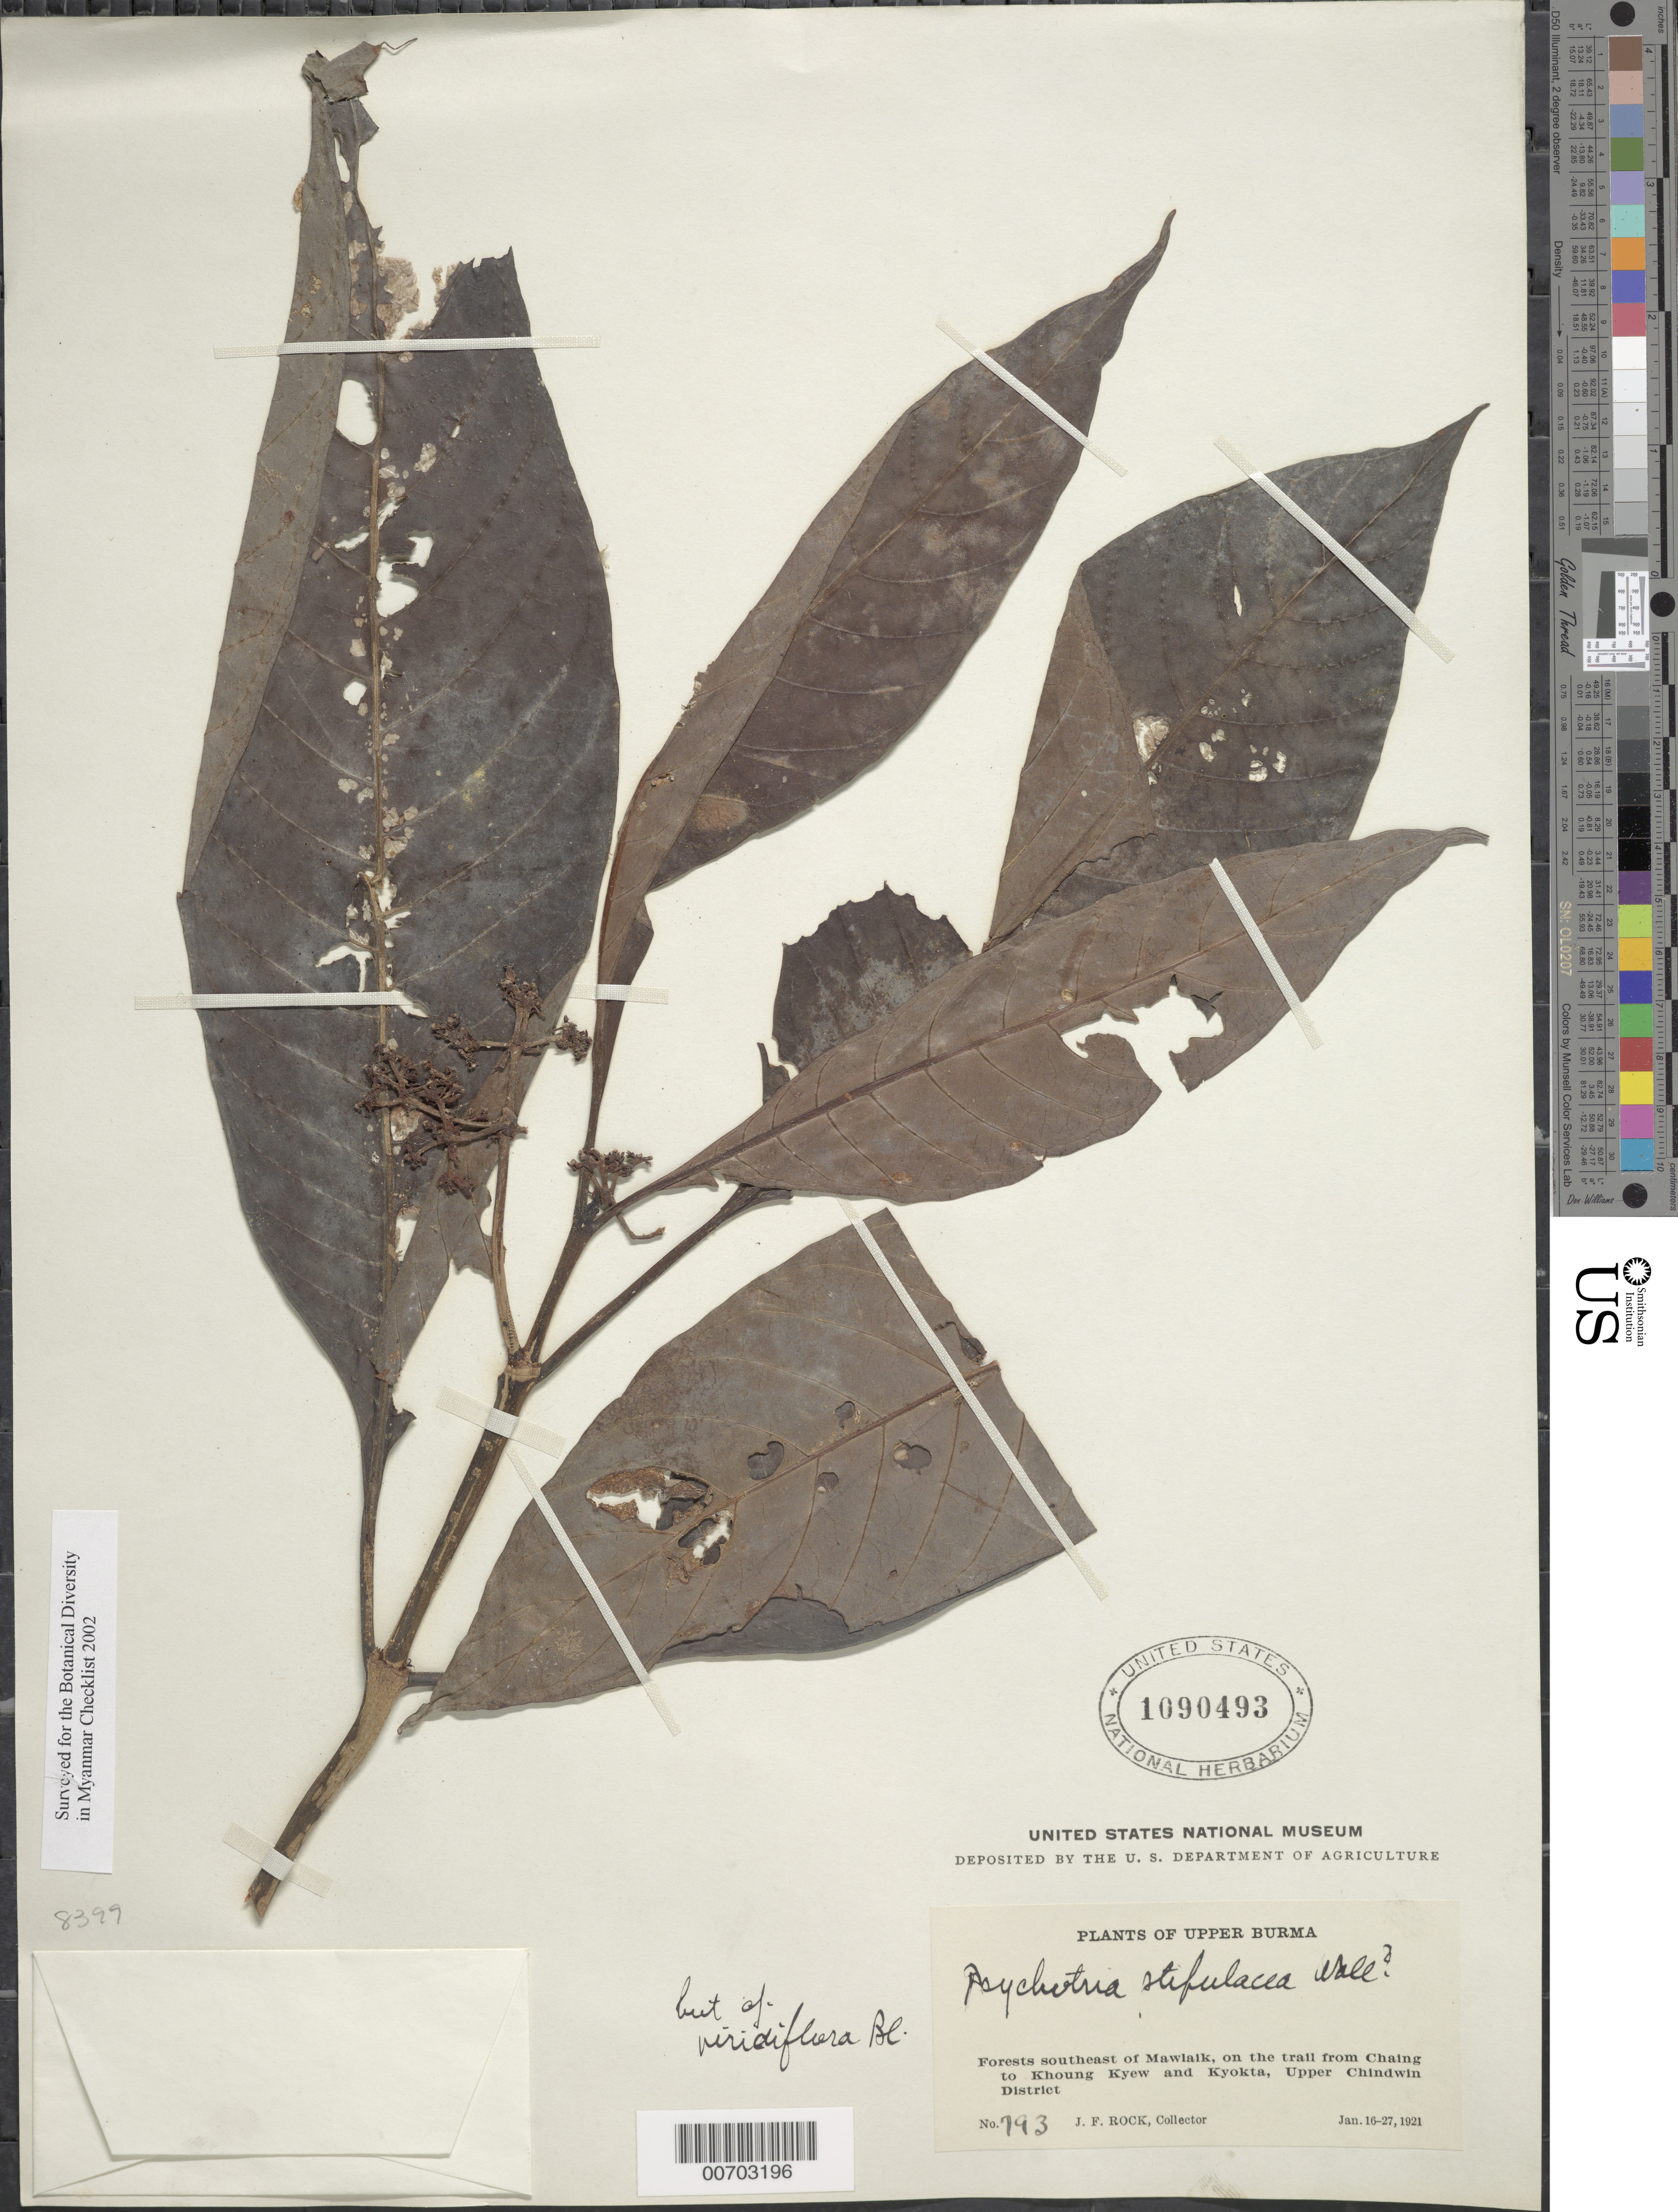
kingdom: Plantae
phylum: Tracheophyta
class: Magnoliopsida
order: Gentianales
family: Rubiaceae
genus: Psychotria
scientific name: Psychotria stipulacea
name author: Wall.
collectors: J. F. Rock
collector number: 793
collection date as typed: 16 Jan 1921 to 27 Jan 1921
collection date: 1921-01-16/1921-01-27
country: Myanmar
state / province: Sagaing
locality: Upper Chindwin Dist., Mawlaik, SE of, trail from Chaing to Khoung Kyew and Kyokta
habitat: Forest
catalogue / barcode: US 1090493